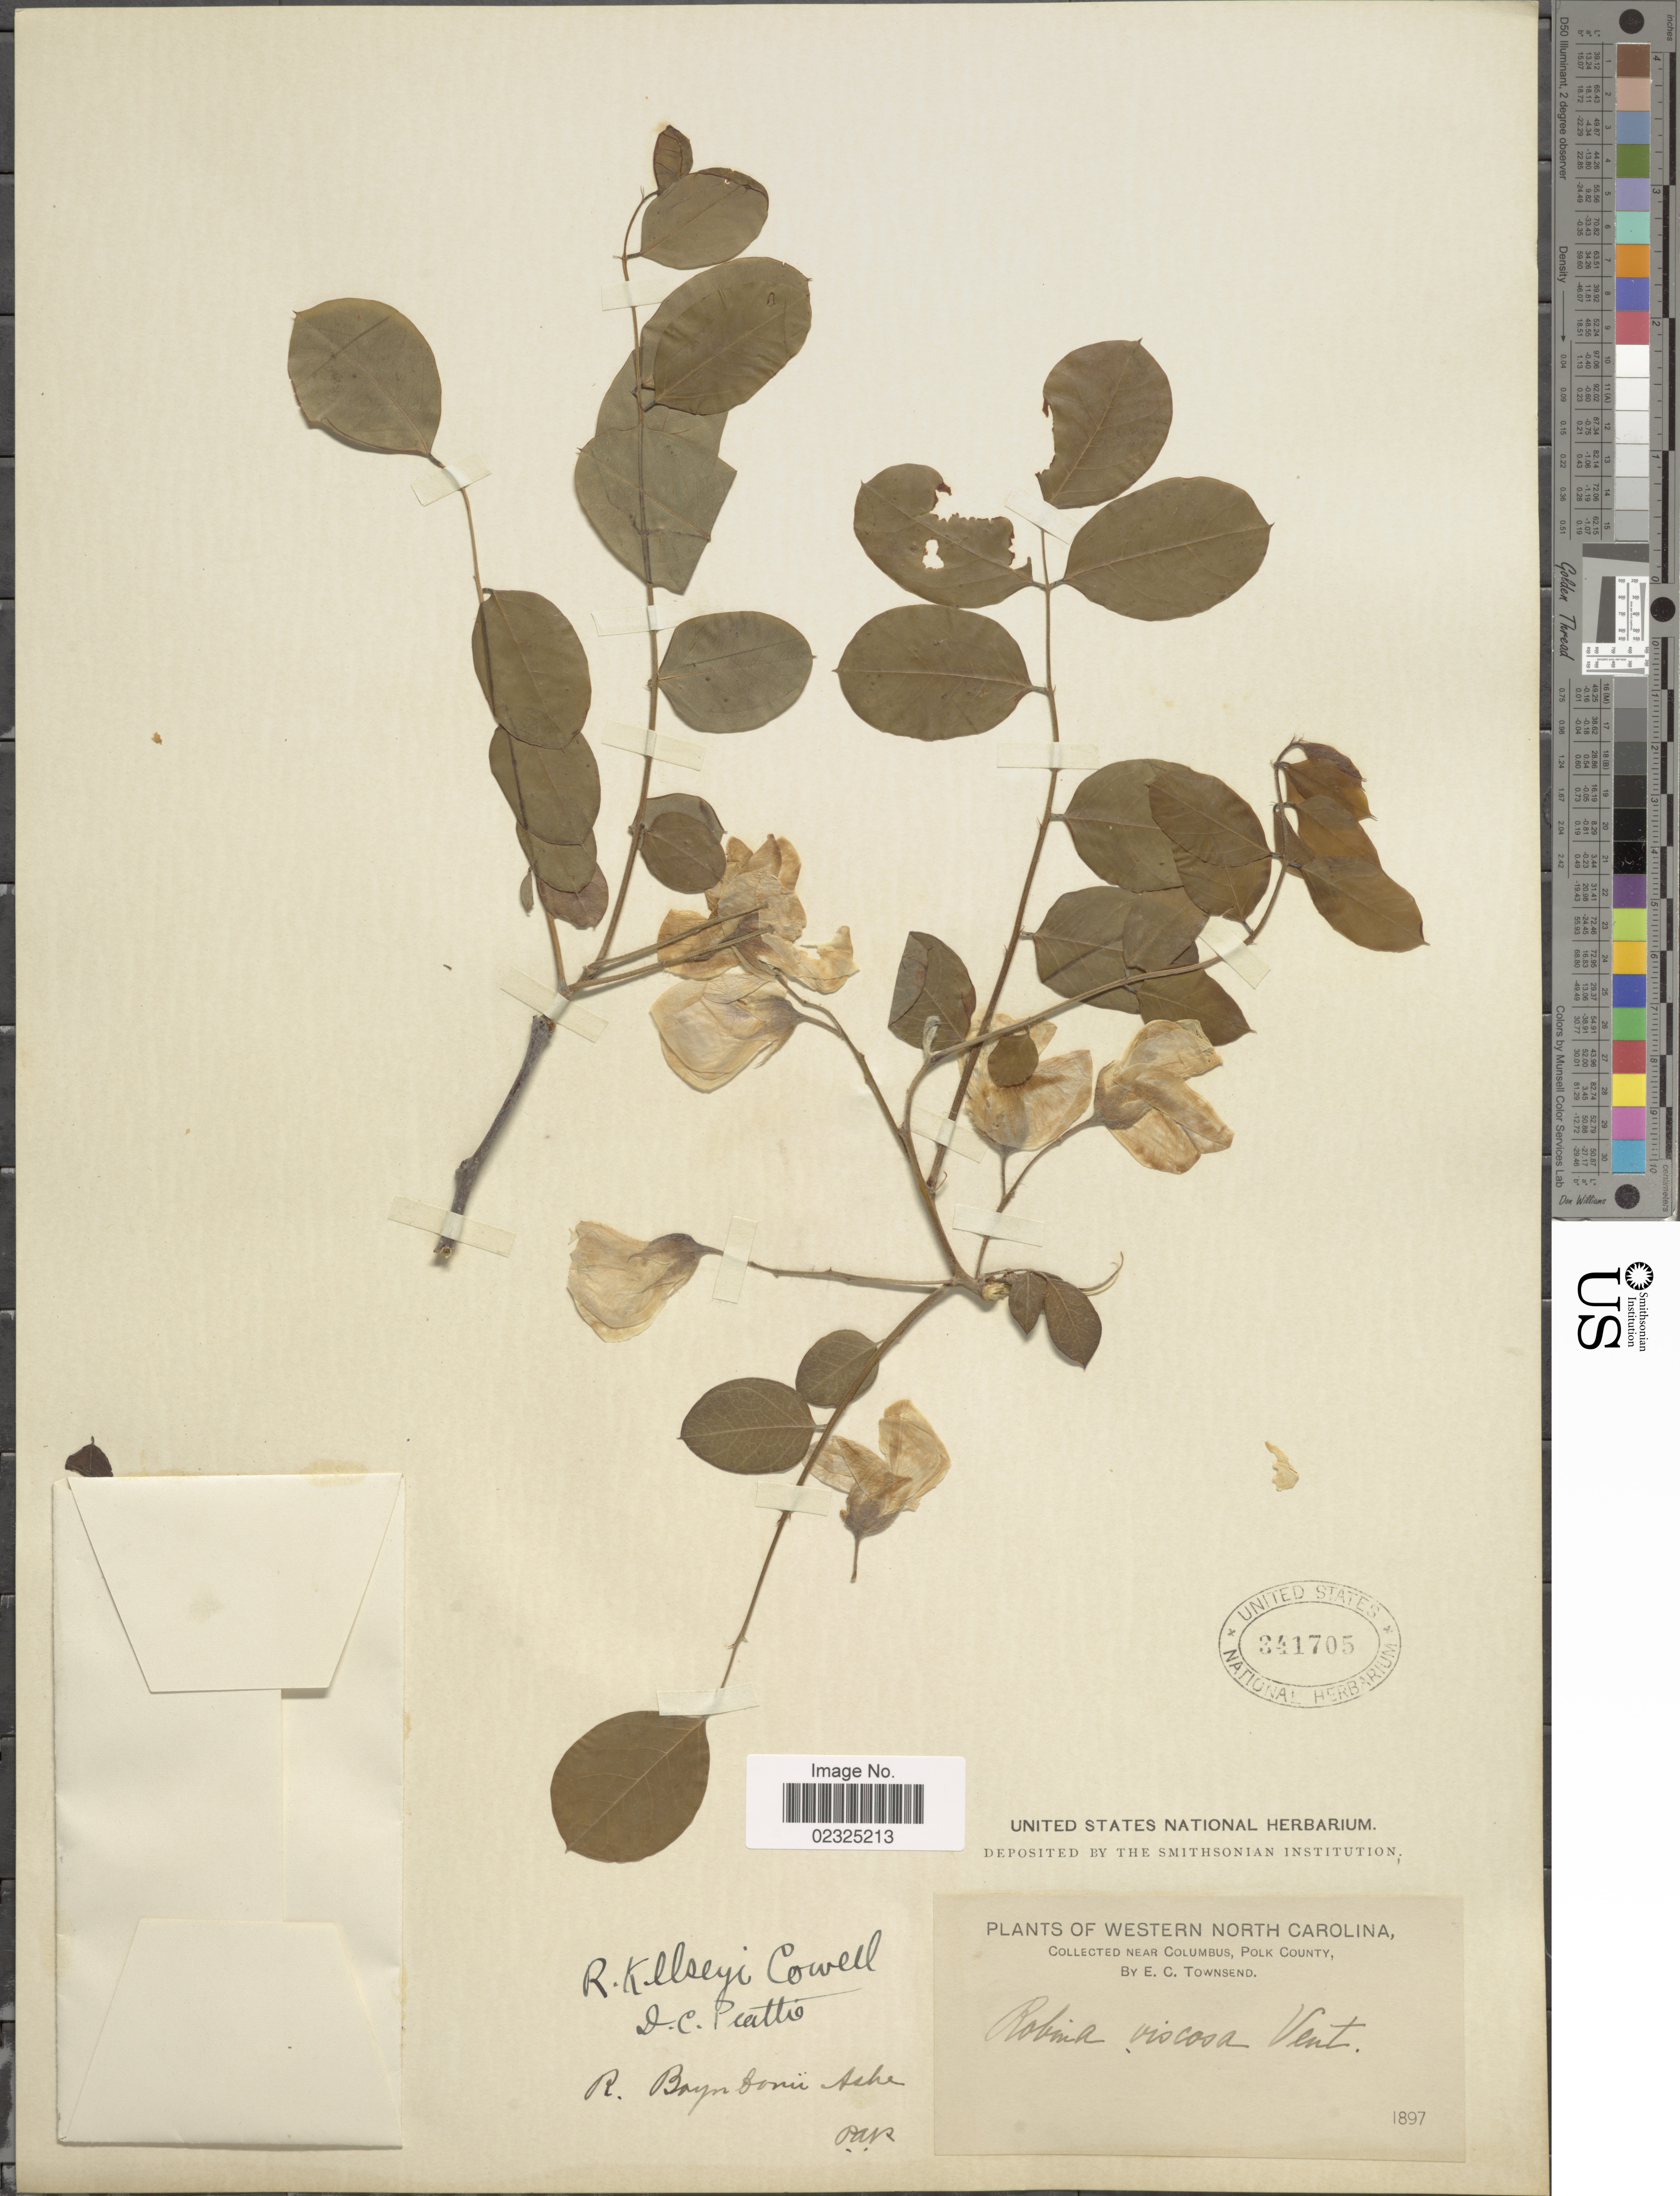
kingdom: Plantae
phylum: Tracheophyta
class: Magnoliopsida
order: Fabales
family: Fabaceae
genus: Robinia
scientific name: Robinia hispida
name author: L.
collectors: E. C. Townsend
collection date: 1897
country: United States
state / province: North Carolina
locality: Western North Carolina, near Columbus, Polk County.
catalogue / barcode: US 341705